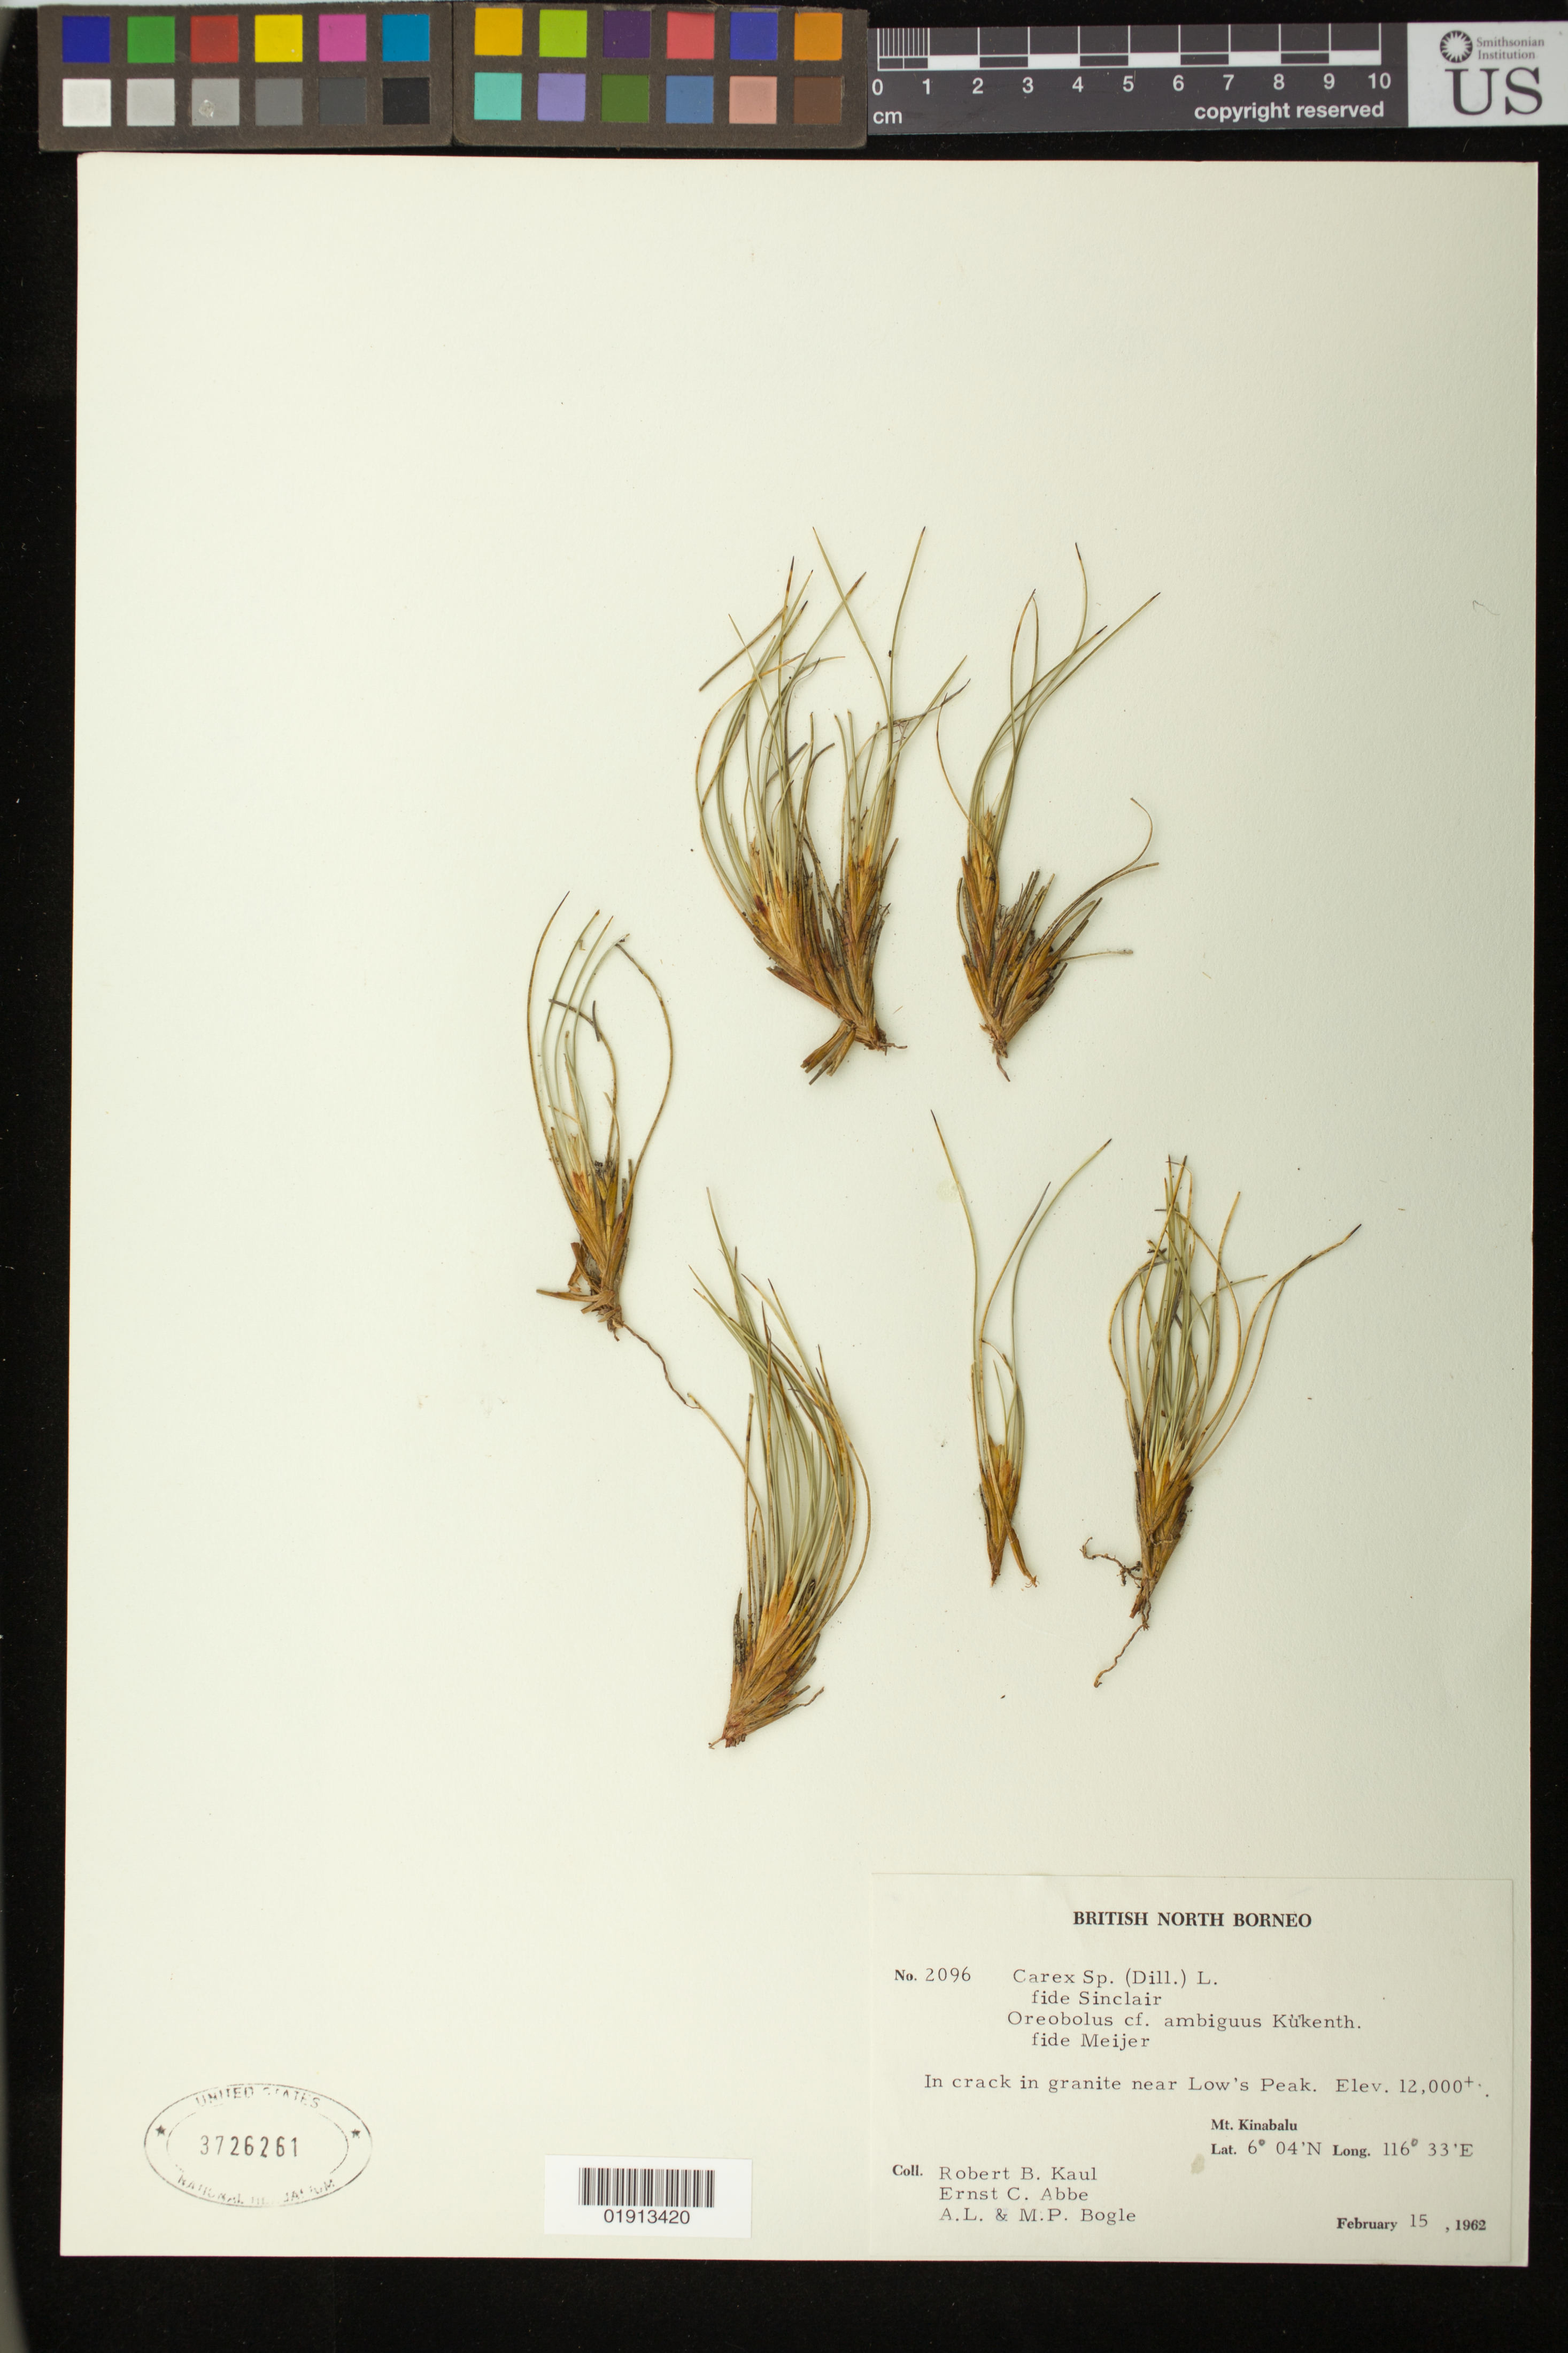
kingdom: Plantae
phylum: Tracheophyta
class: Liliopsida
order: Poales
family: Cyperaceae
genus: Carex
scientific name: Carex sp.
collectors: R. Kaul, E. C. Abbe, Bogle, A.L. & M. Bogle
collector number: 2096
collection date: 1962-02-15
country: Malaysia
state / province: Sabah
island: Borneo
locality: British North Borneo. near Low's Peak. Mt. Kinabalu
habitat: In crack in granite.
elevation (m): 3658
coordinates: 6 04 N, 116 33 E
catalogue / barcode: US 3726261